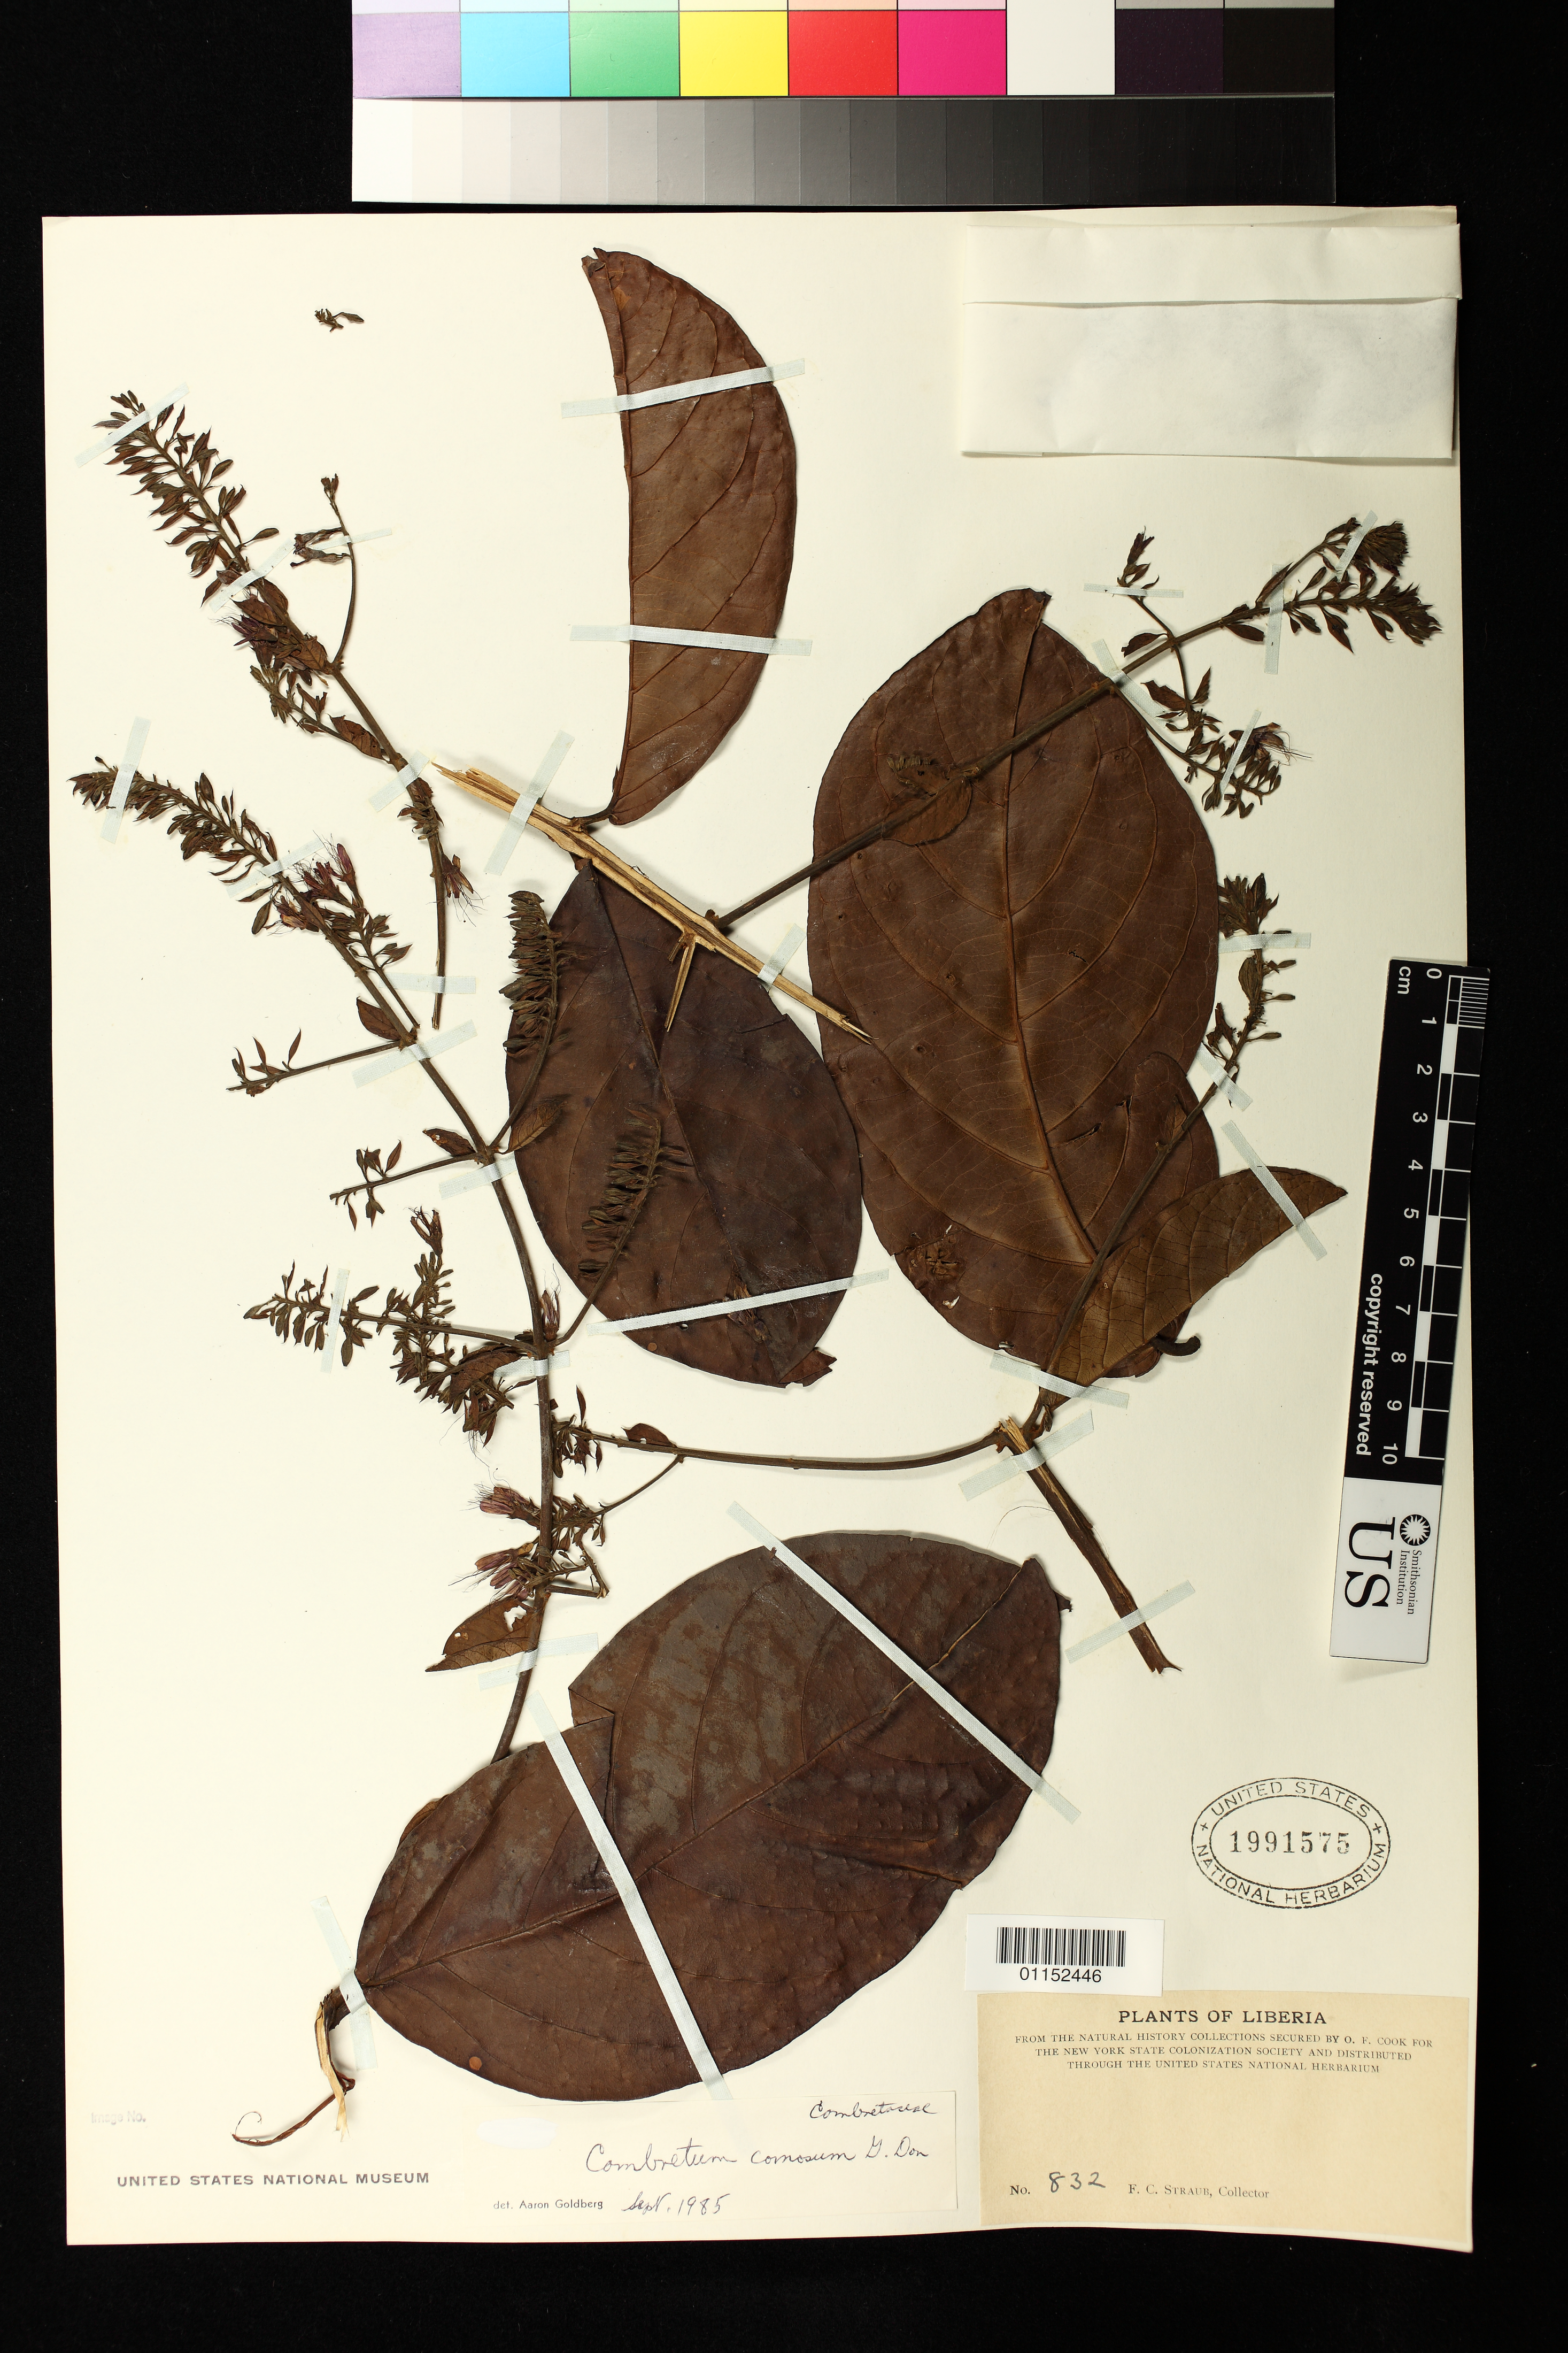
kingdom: Plantae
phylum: Tracheophyta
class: Magnoliopsida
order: Myrtales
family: Combretaceae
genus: Combretum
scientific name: Combretum comosum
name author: G. Don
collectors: F. Straub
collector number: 832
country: Liberia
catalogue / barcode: US 1991575